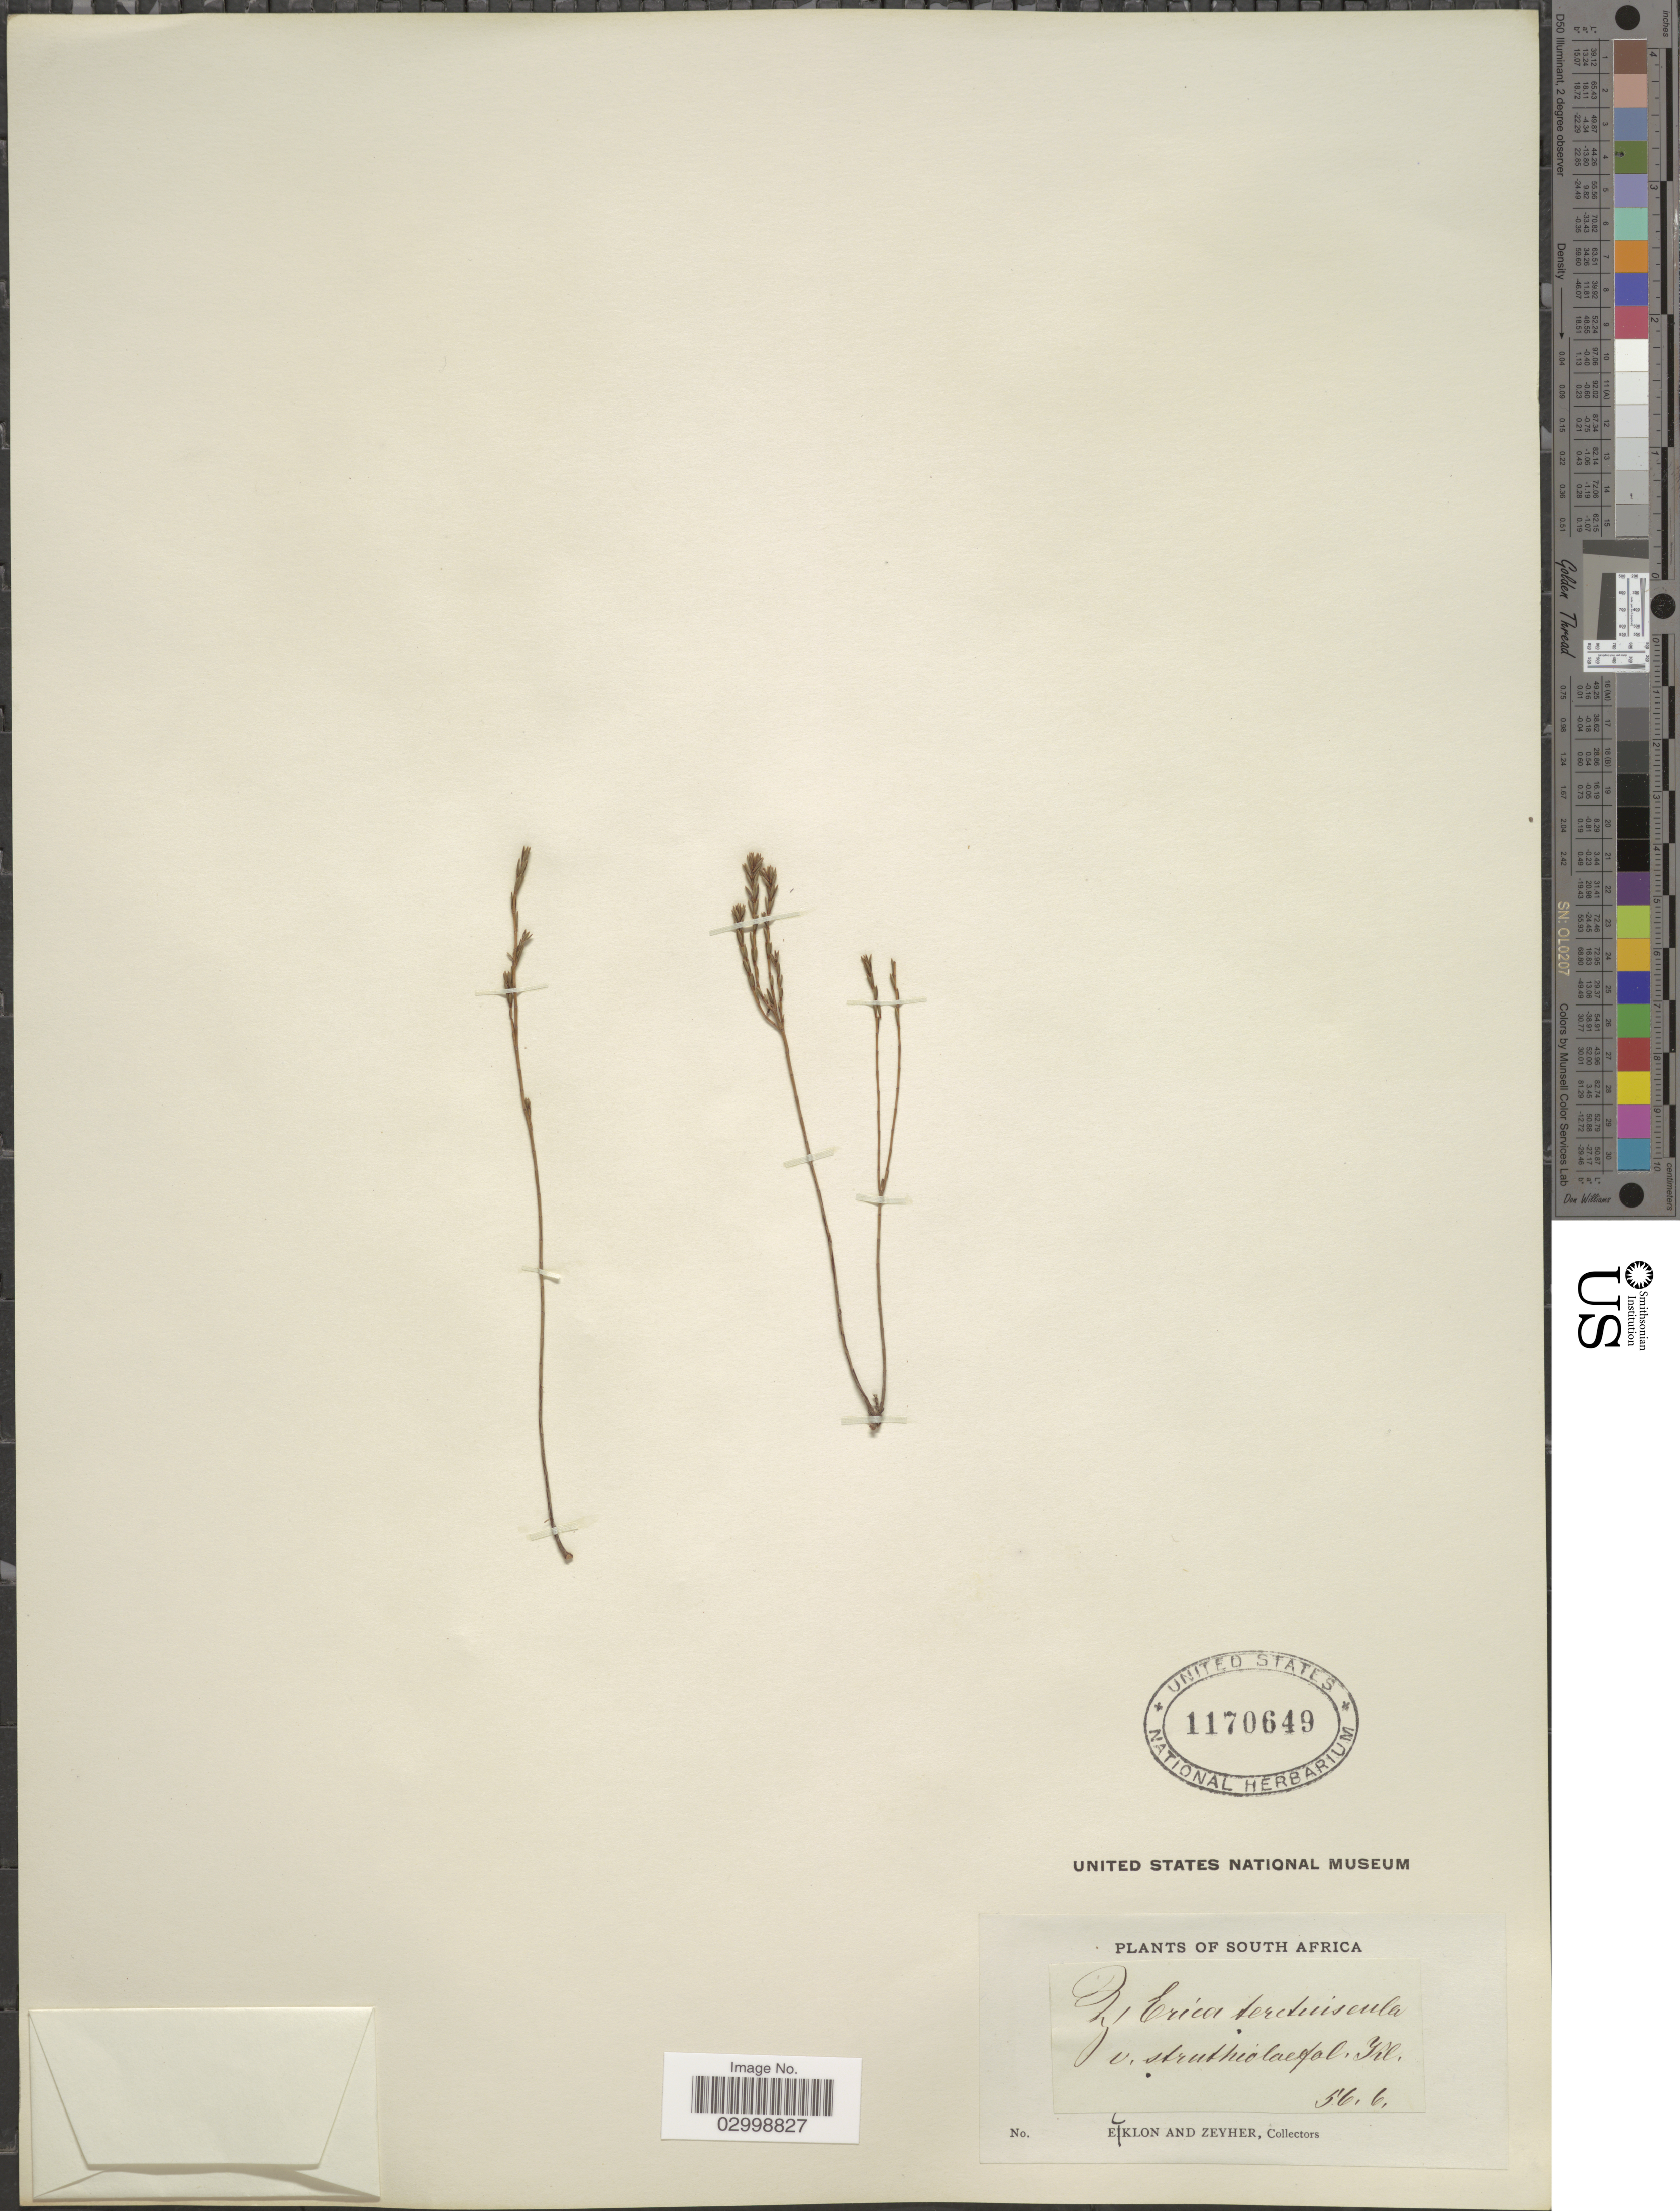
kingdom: Plantae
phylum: Tracheophyta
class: Magnoliopsida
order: Ericales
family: Ericaceae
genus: Erica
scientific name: Erica teretiuscula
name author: J.C. Wendl.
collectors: -. Ecklon & -. Zeyher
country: South Africa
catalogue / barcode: US 1170649